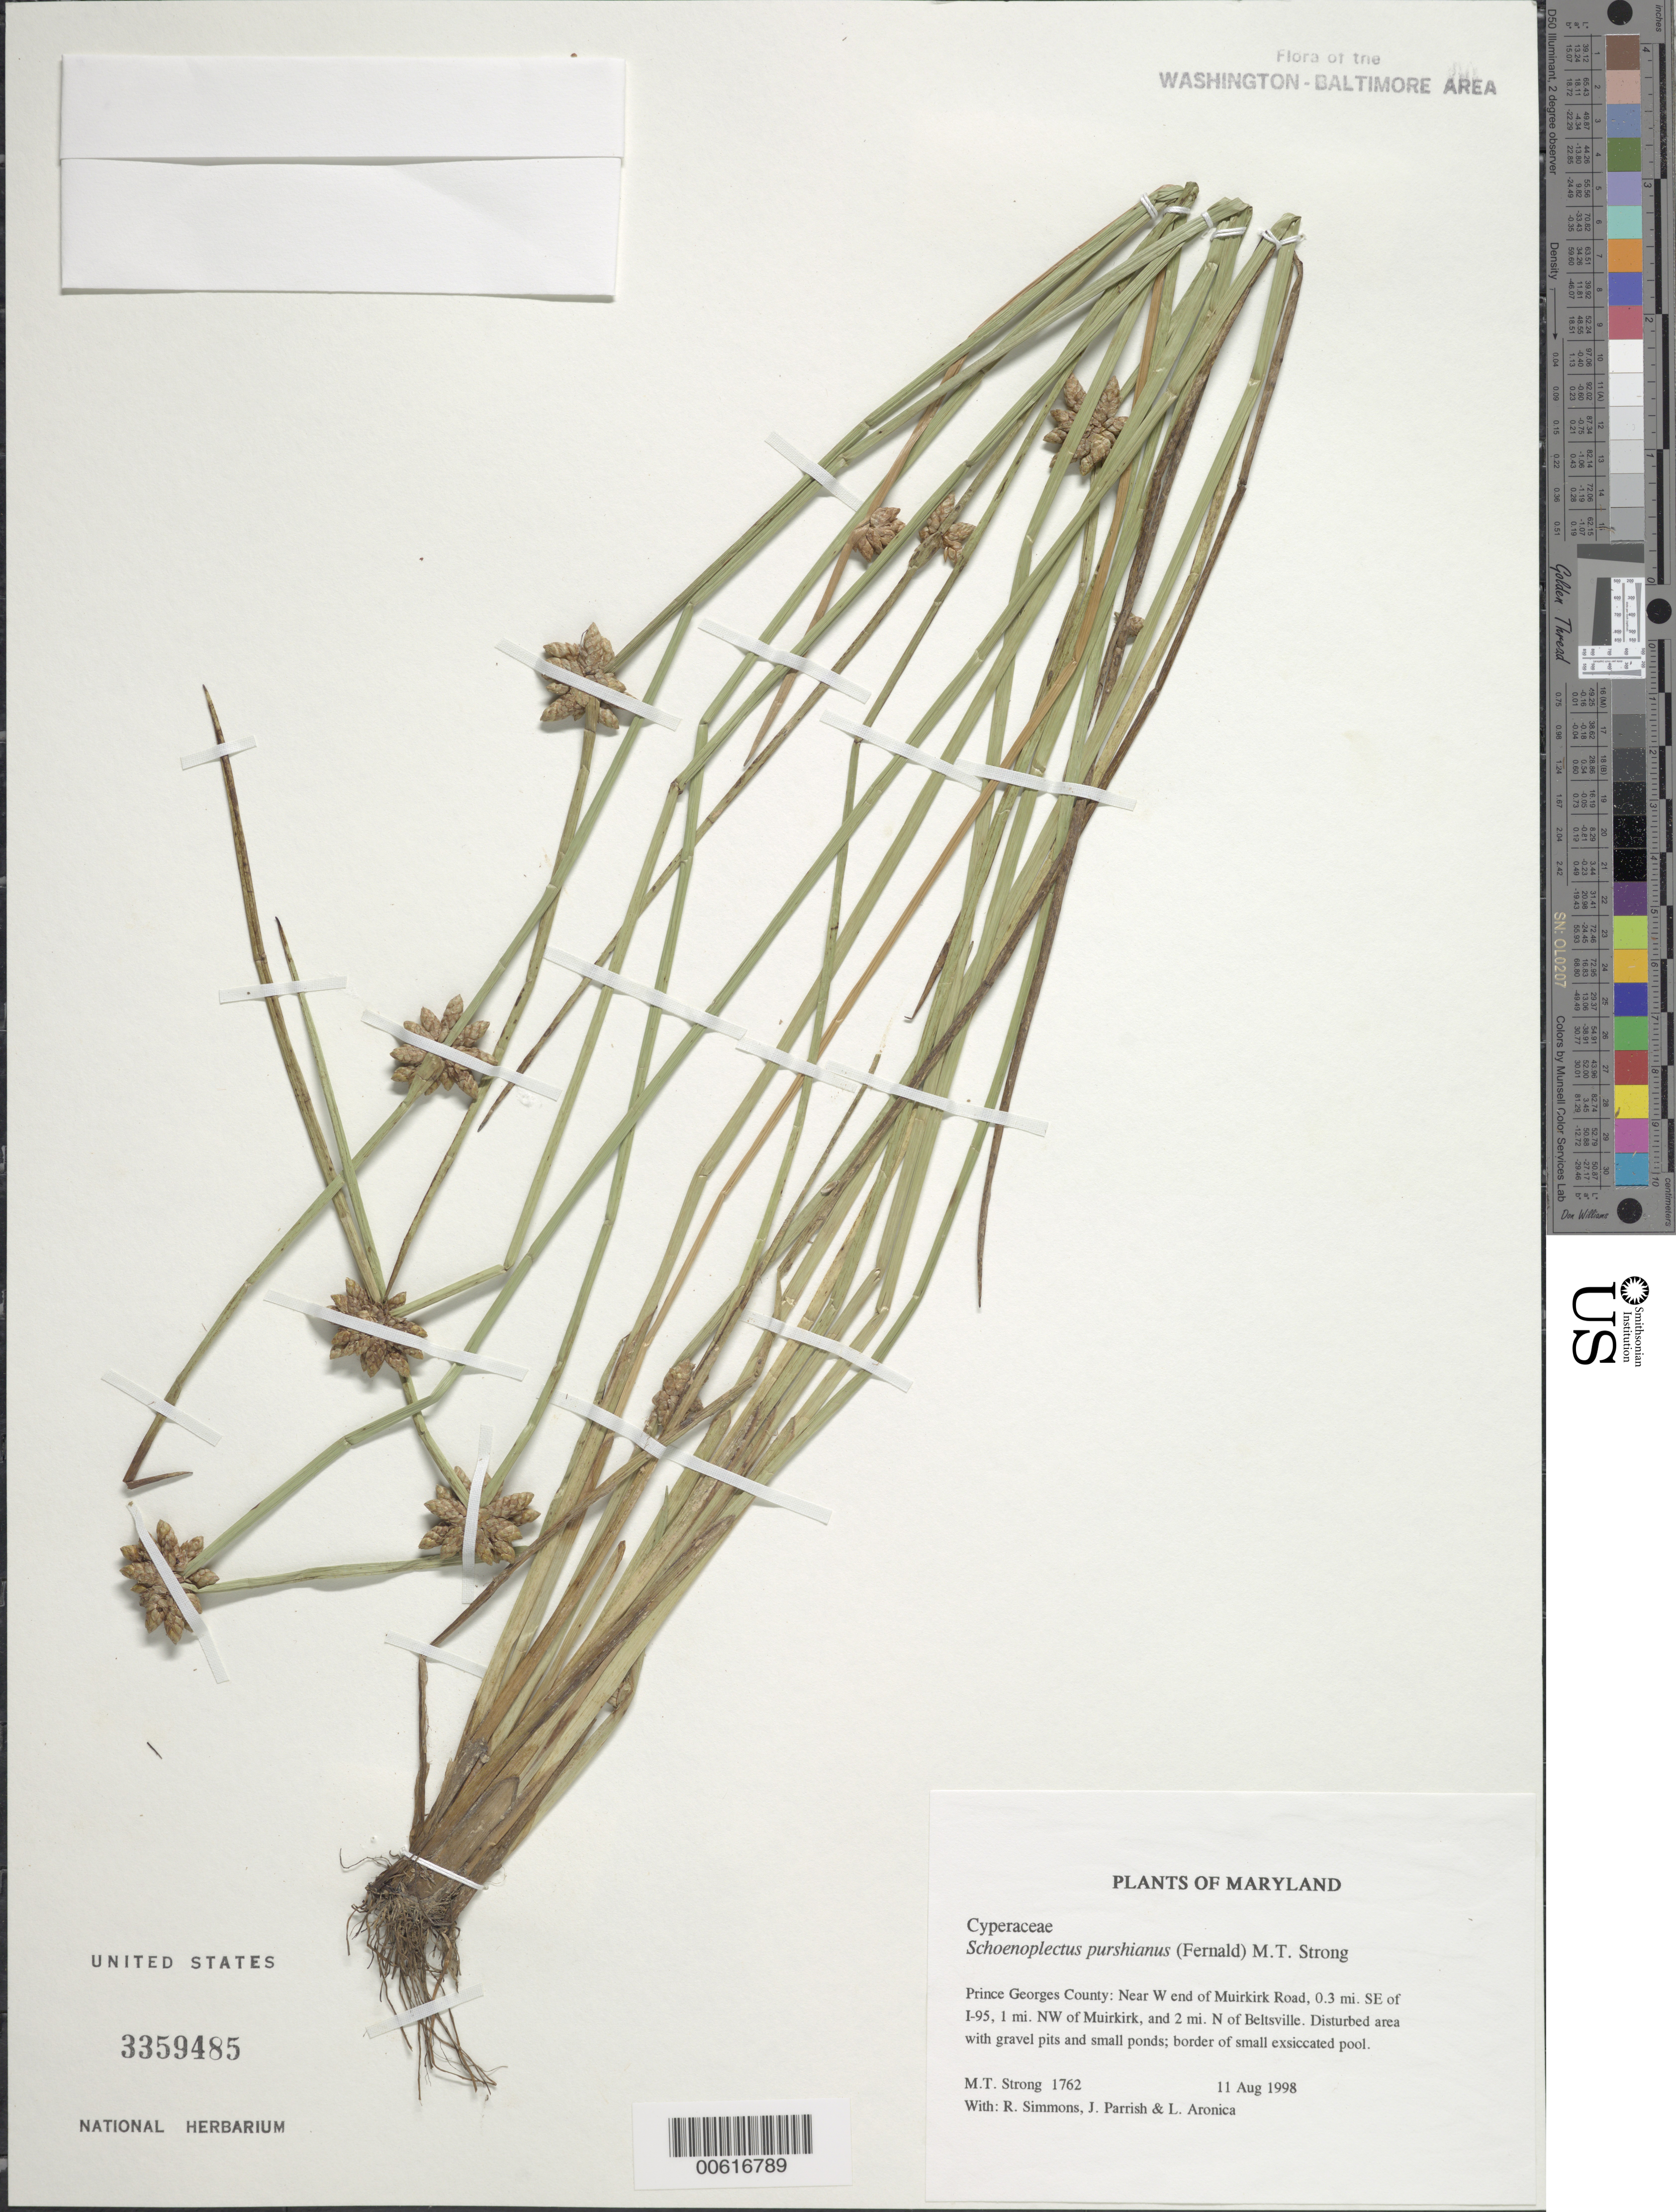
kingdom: Plantae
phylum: Tracheophyta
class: Liliopsida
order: Poales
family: Cyperaceae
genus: Schoenoplectus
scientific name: Schoenoplectus purshianus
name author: (Fernald) M.T. Strong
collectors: M. T. Strong, R. Simmons, J. Parrish & L. Aronica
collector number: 1762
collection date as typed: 11 Aug 1998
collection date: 1998-08-11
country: United States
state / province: Maryland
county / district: Prince George's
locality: Near W end of Muirkirk Road, 0.3 mi. SE of I-95, 1 mi. NW of Muirkirk, and 2 mi. N of Beltsville.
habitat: Disturbed area with gravel pits and small ponds; border of small exsiccated pool.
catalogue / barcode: US 3359485